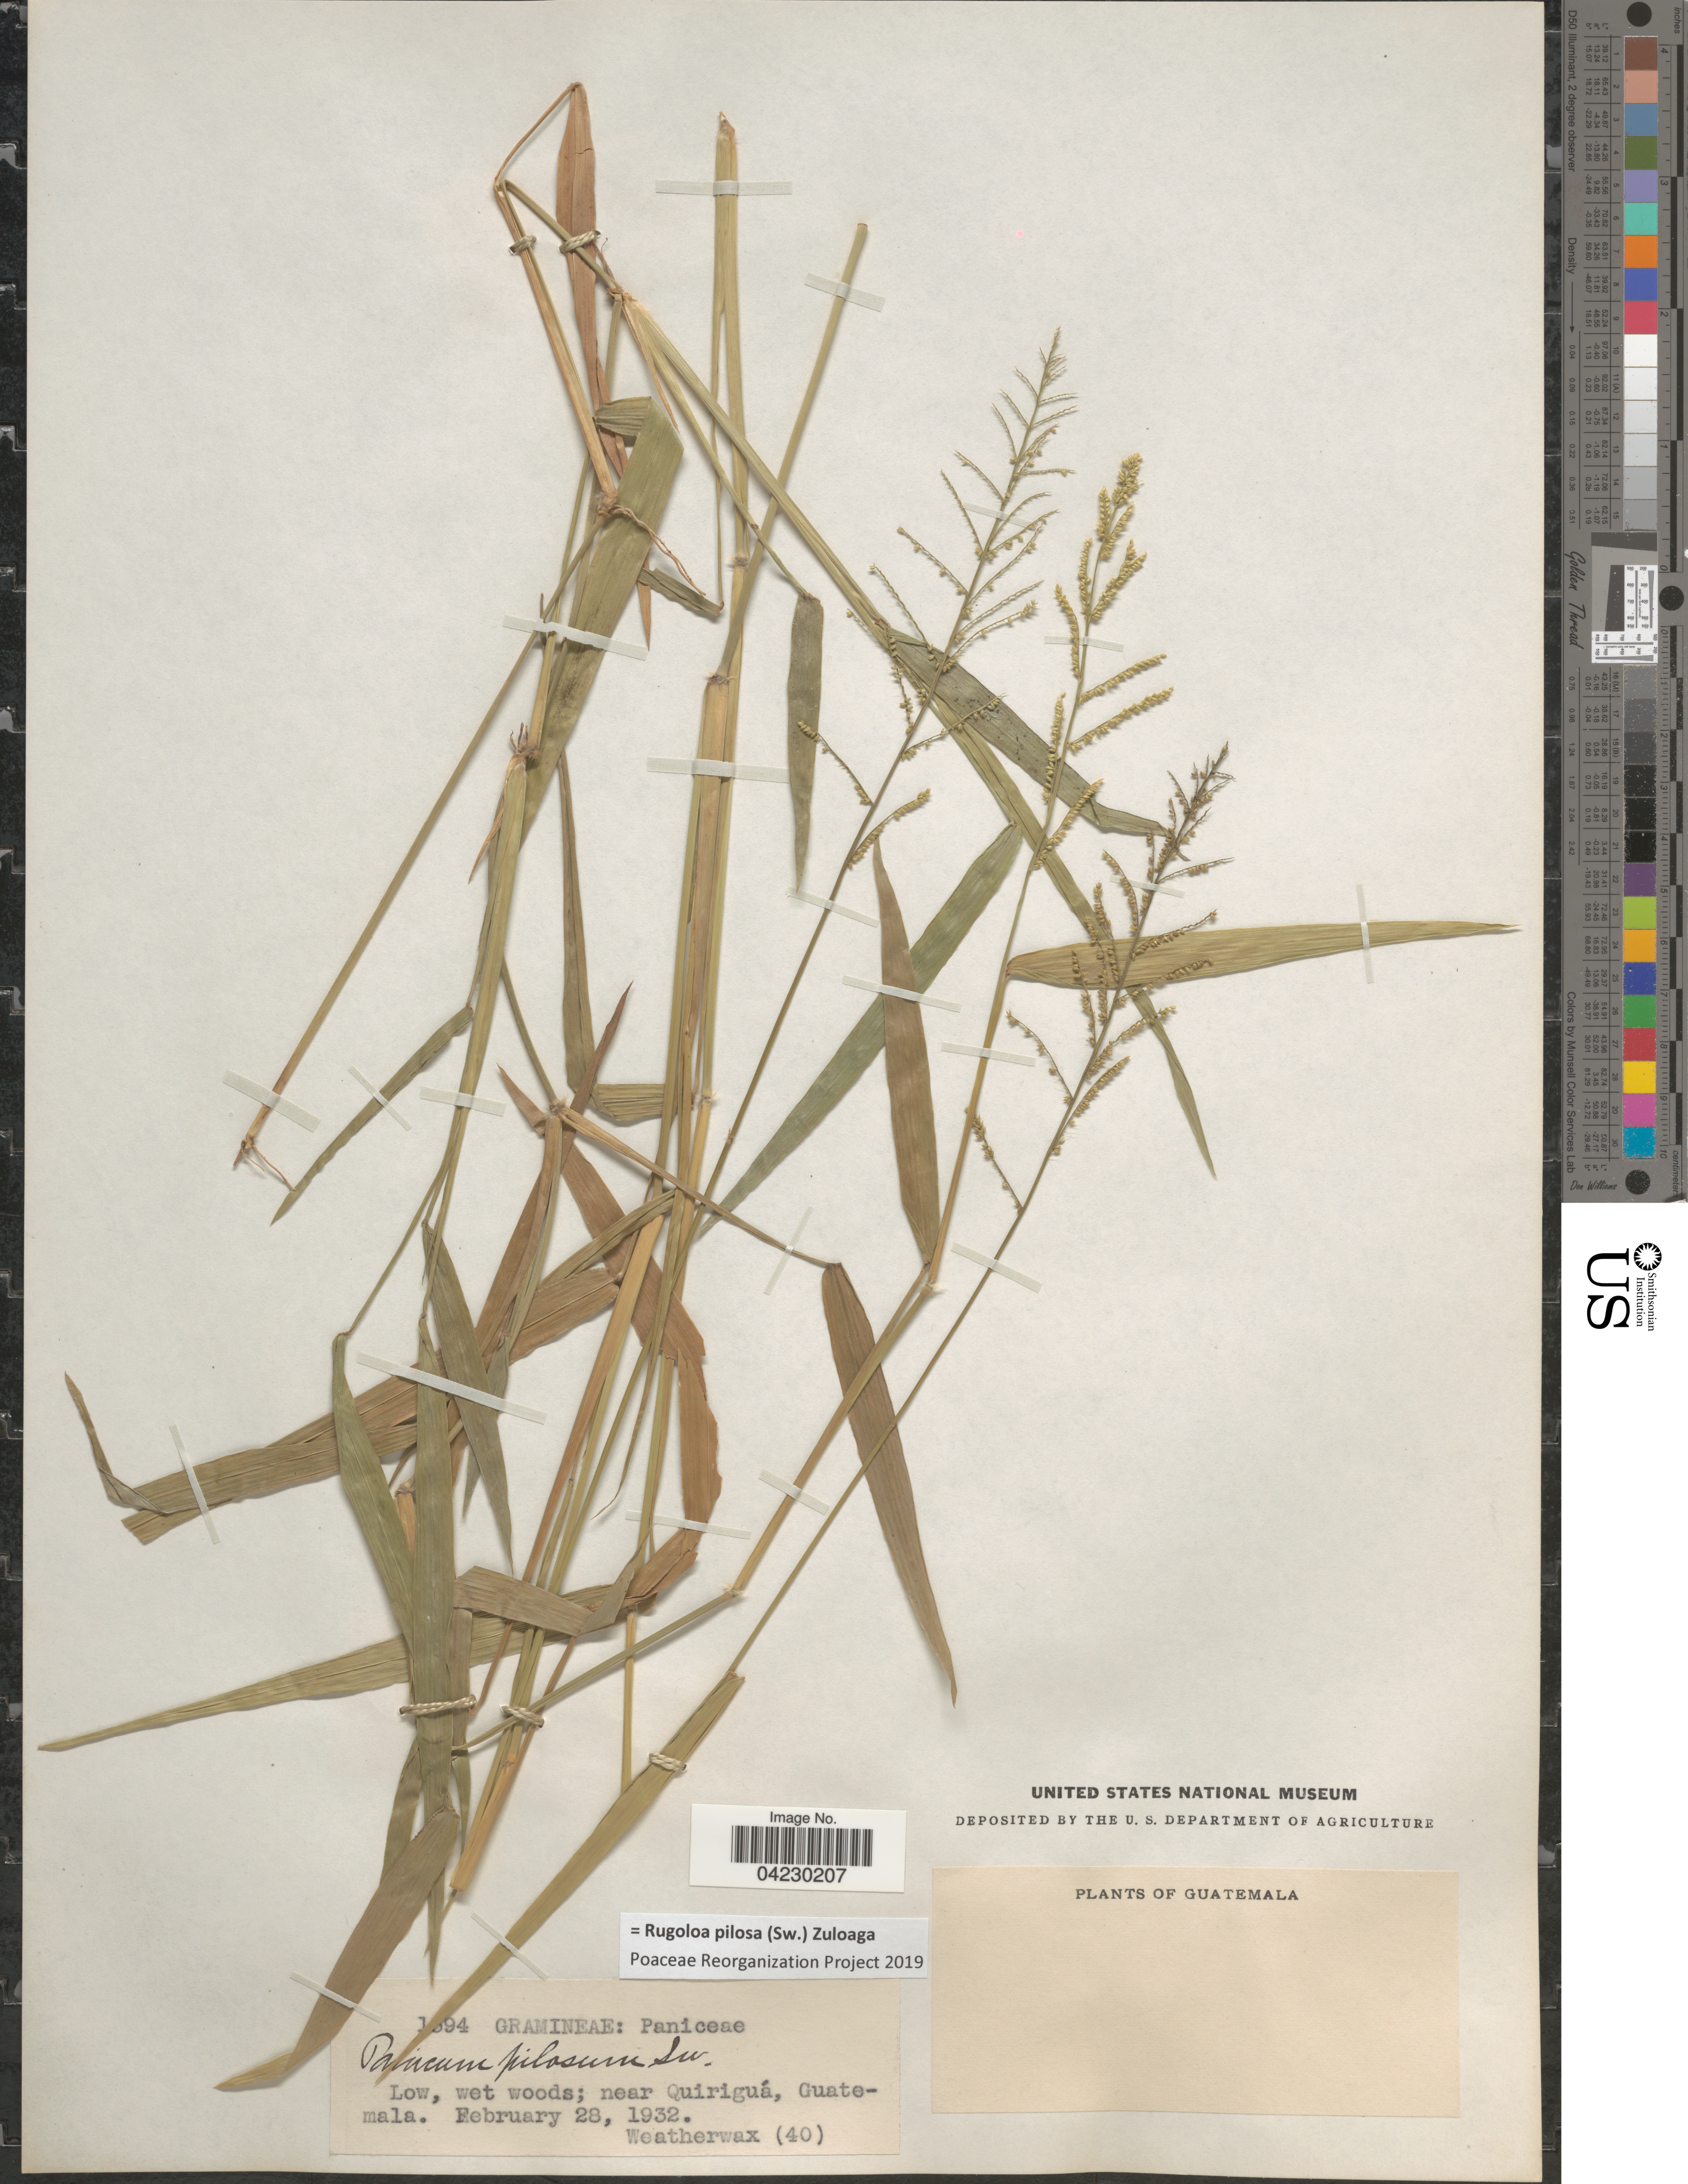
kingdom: Plantae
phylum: Tracheophyta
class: Liliopsida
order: Poales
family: Poaceae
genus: Rugoloa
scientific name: Rugoloa pilosa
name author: (Sw.) Zuloaga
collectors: -. Weatherwax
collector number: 40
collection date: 1932-02-28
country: Guatemala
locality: Near Quiriguá.